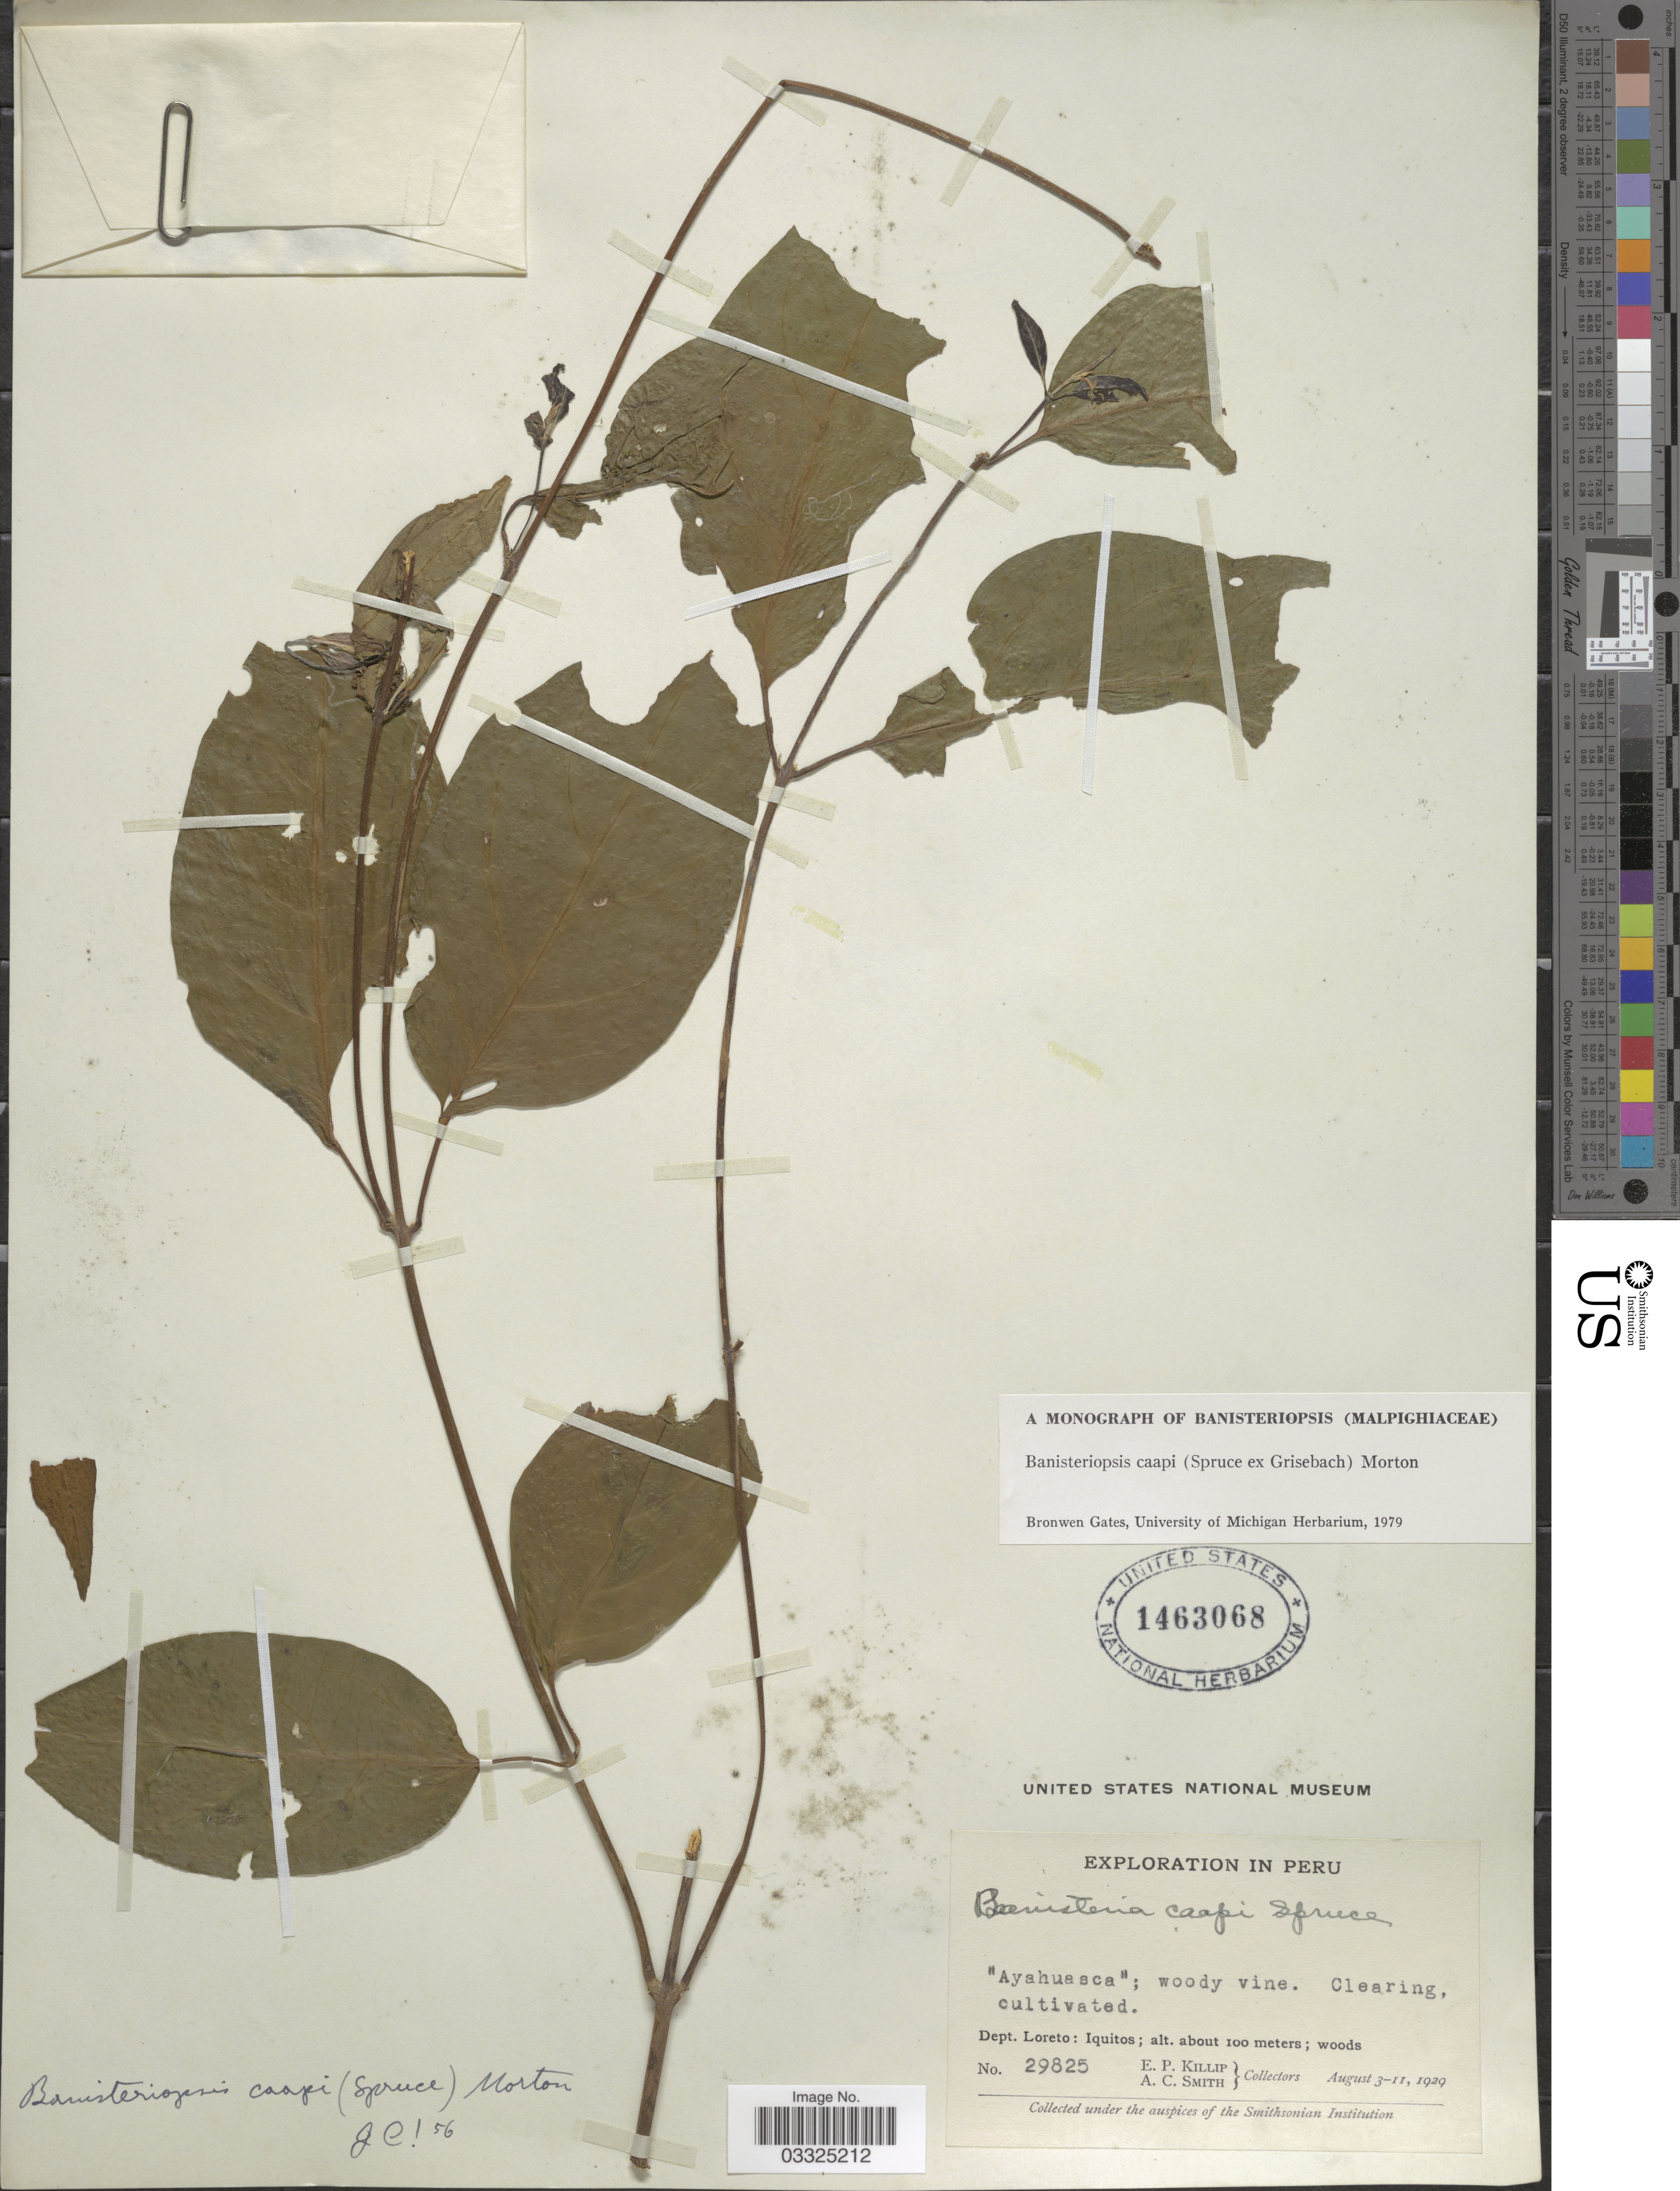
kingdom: Plantae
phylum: Tracheophyta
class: Magnoliopsida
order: Malpighiales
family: Malpighiaceae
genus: Banisteriopsis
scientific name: Banisteriopsis caapi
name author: (Spruce ex Griseb.) C.V. Morton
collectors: E. P. Killip & A. C. Smith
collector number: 29825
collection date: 1929-08-03/1929-08-11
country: Peru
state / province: Loreto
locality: Dept. Loreto: Iquitos.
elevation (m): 100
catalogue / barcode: US 1463068